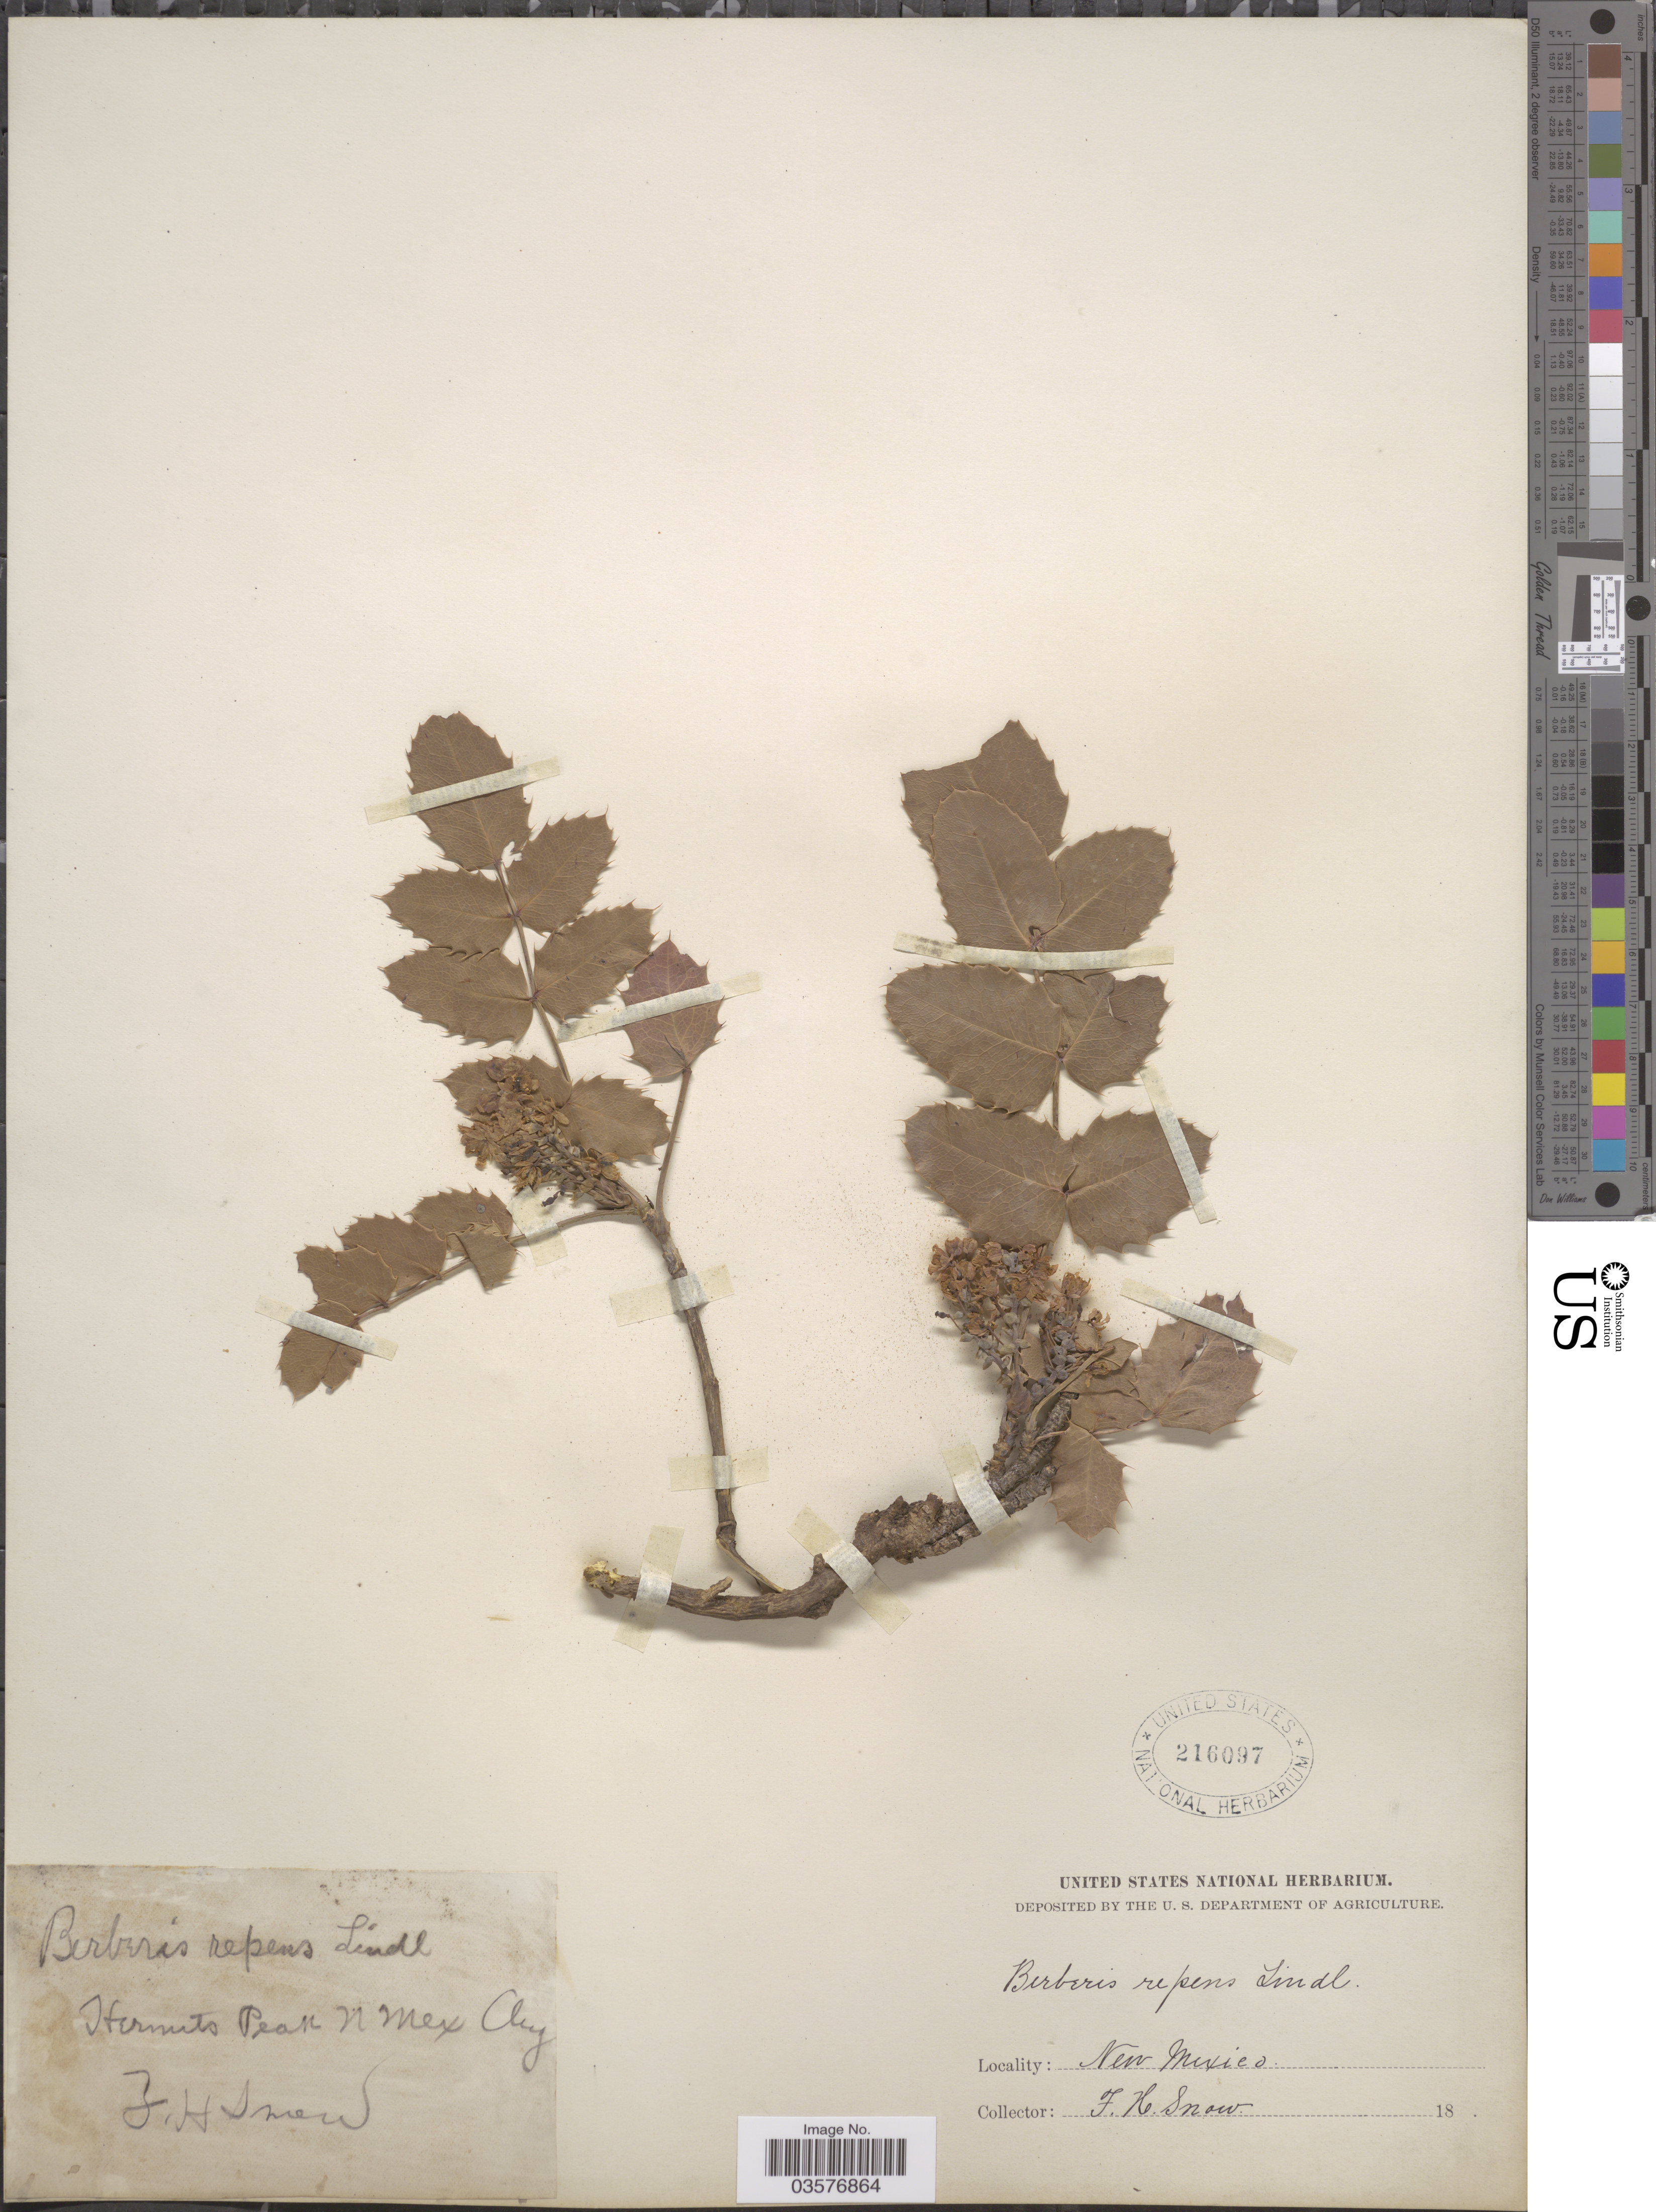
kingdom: Plantae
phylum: Tracheophyta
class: Magnoliopsida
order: Ranunculales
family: Berberidaceae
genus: Mahonia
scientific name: Mahonia repens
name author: (Lindl.) G. Don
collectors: F. H. Snow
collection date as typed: Aug 18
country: United States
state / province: New Mexico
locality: Hermits Peak.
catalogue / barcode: US 216097